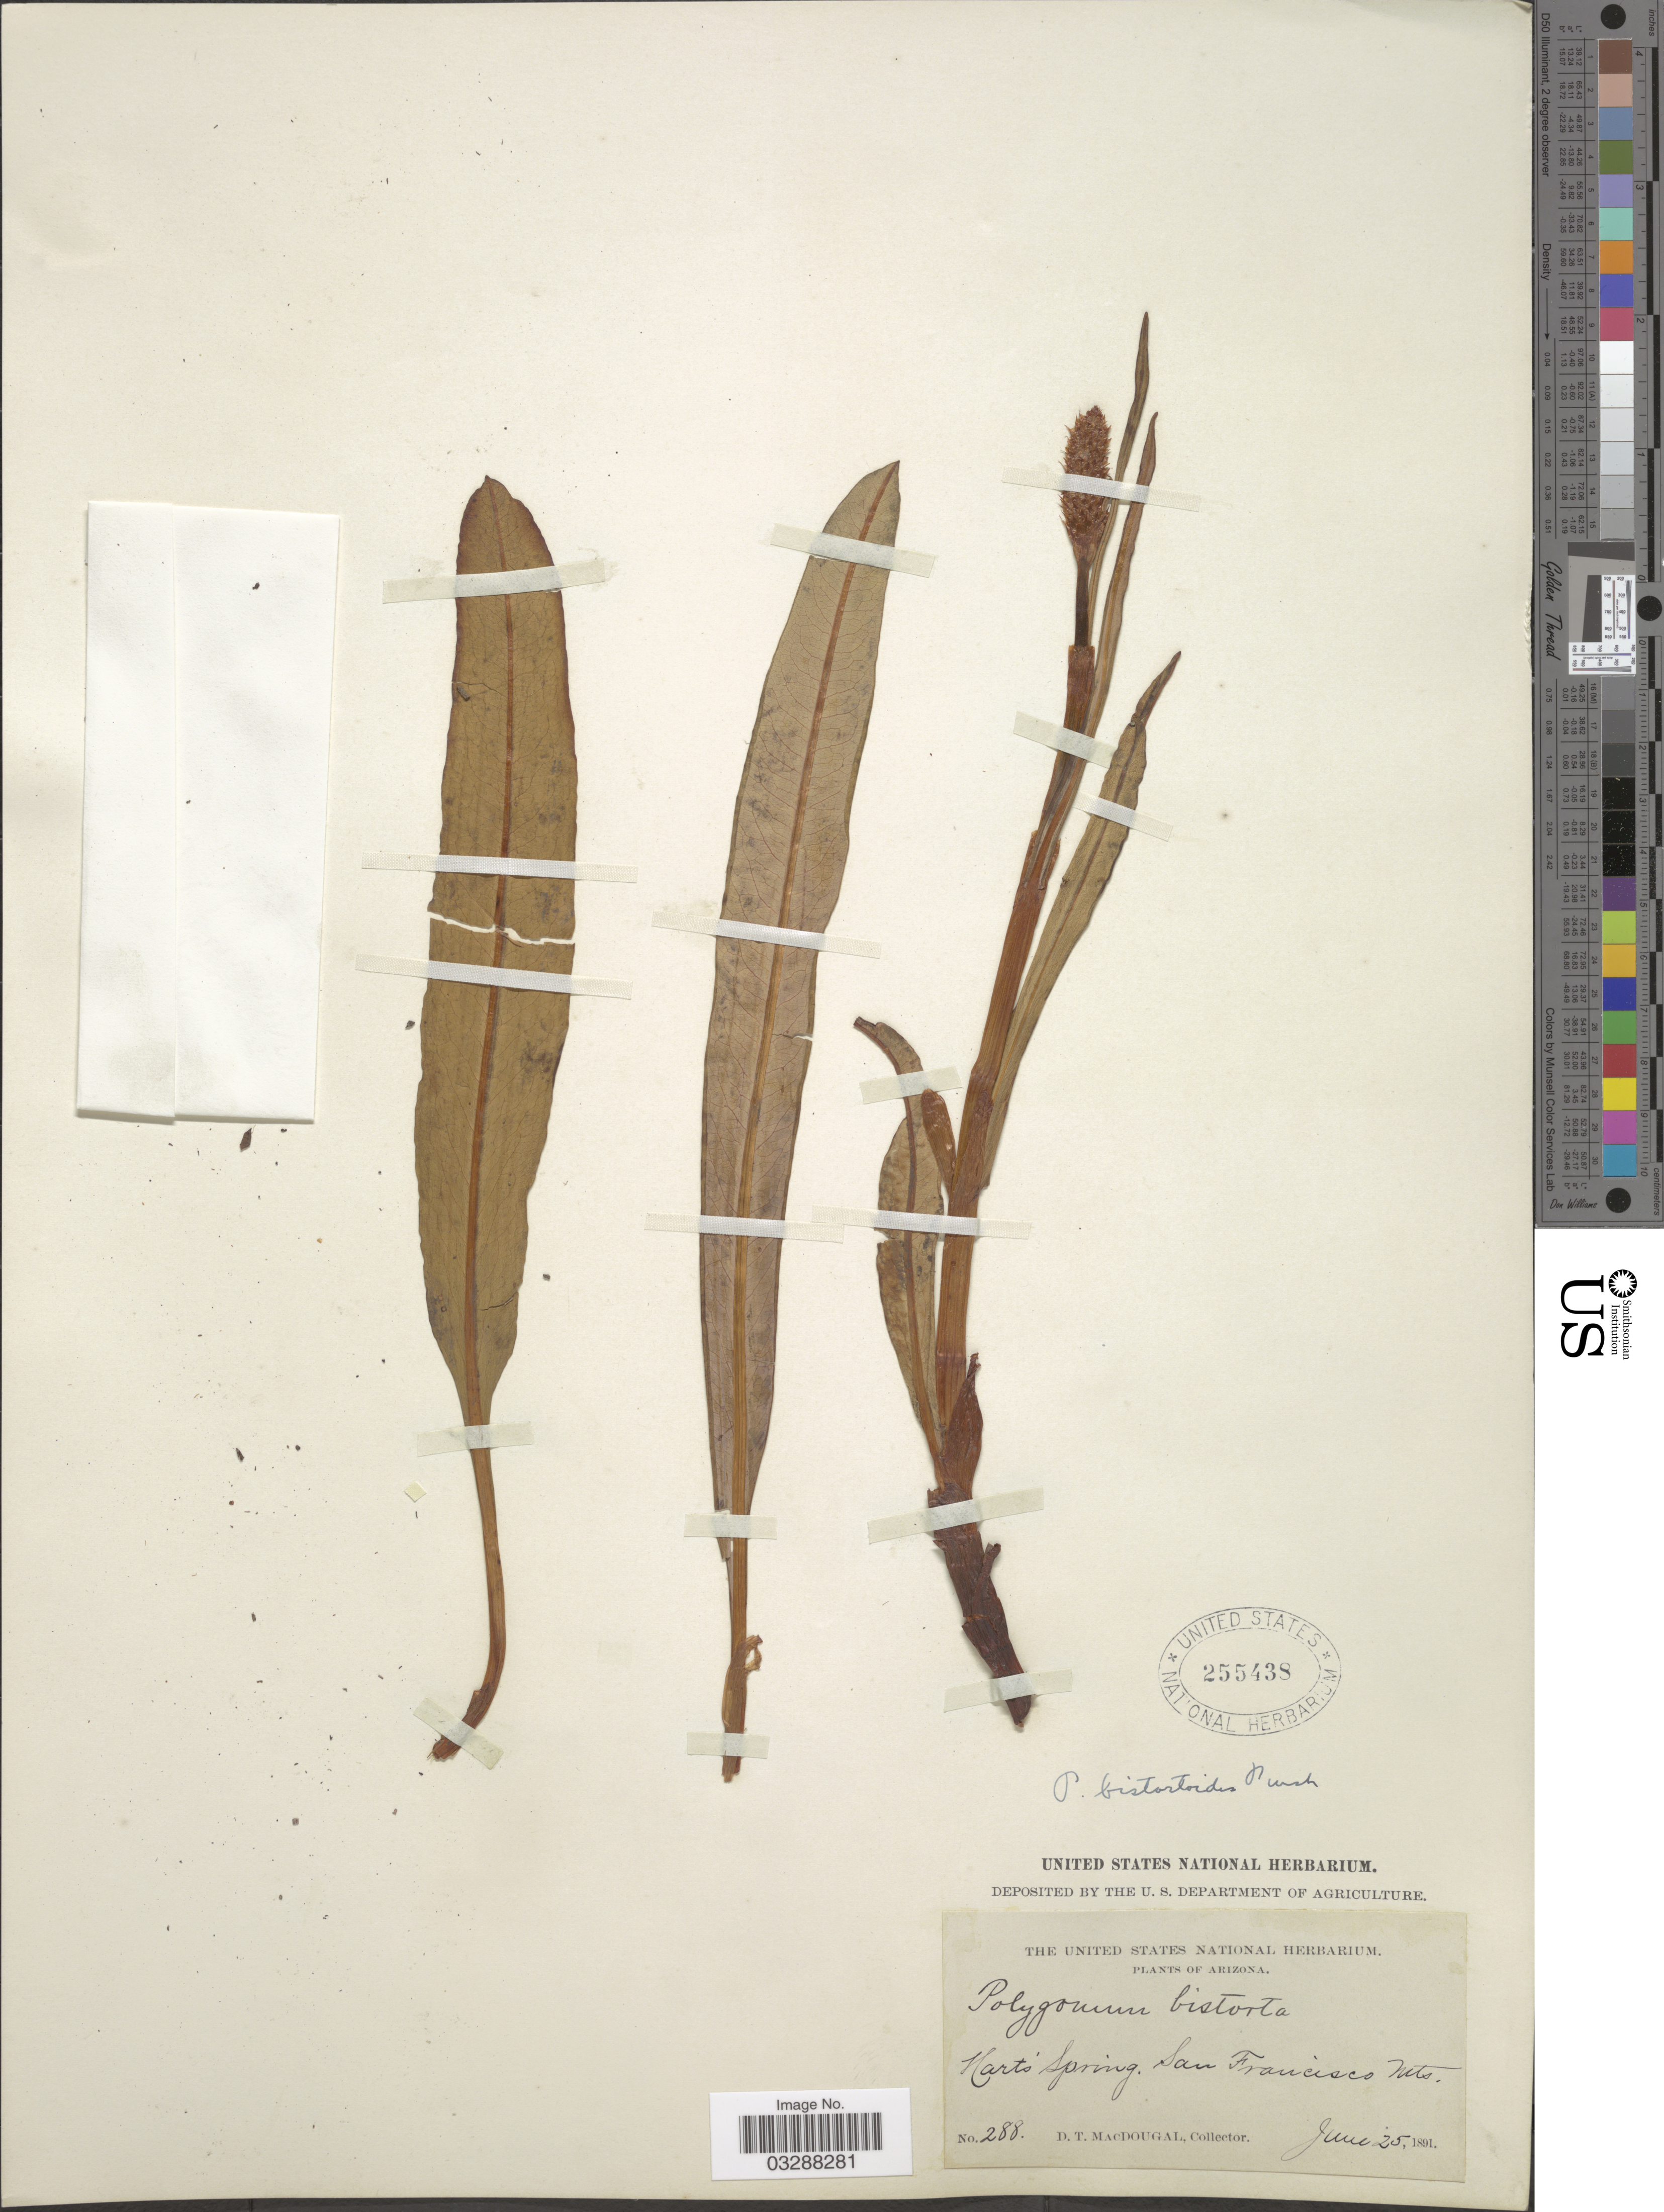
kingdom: Plantae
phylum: Tracheophyta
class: Magnoliopsida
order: Caryophyllales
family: Polygonaceae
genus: Bistorta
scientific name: Bistorta bistortoides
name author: (Pursh) Small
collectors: D. T. MacDougal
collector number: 288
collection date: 1891-06-25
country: United States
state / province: Arizona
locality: Hart's Spring, San Francisco Mts.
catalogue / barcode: US 255438